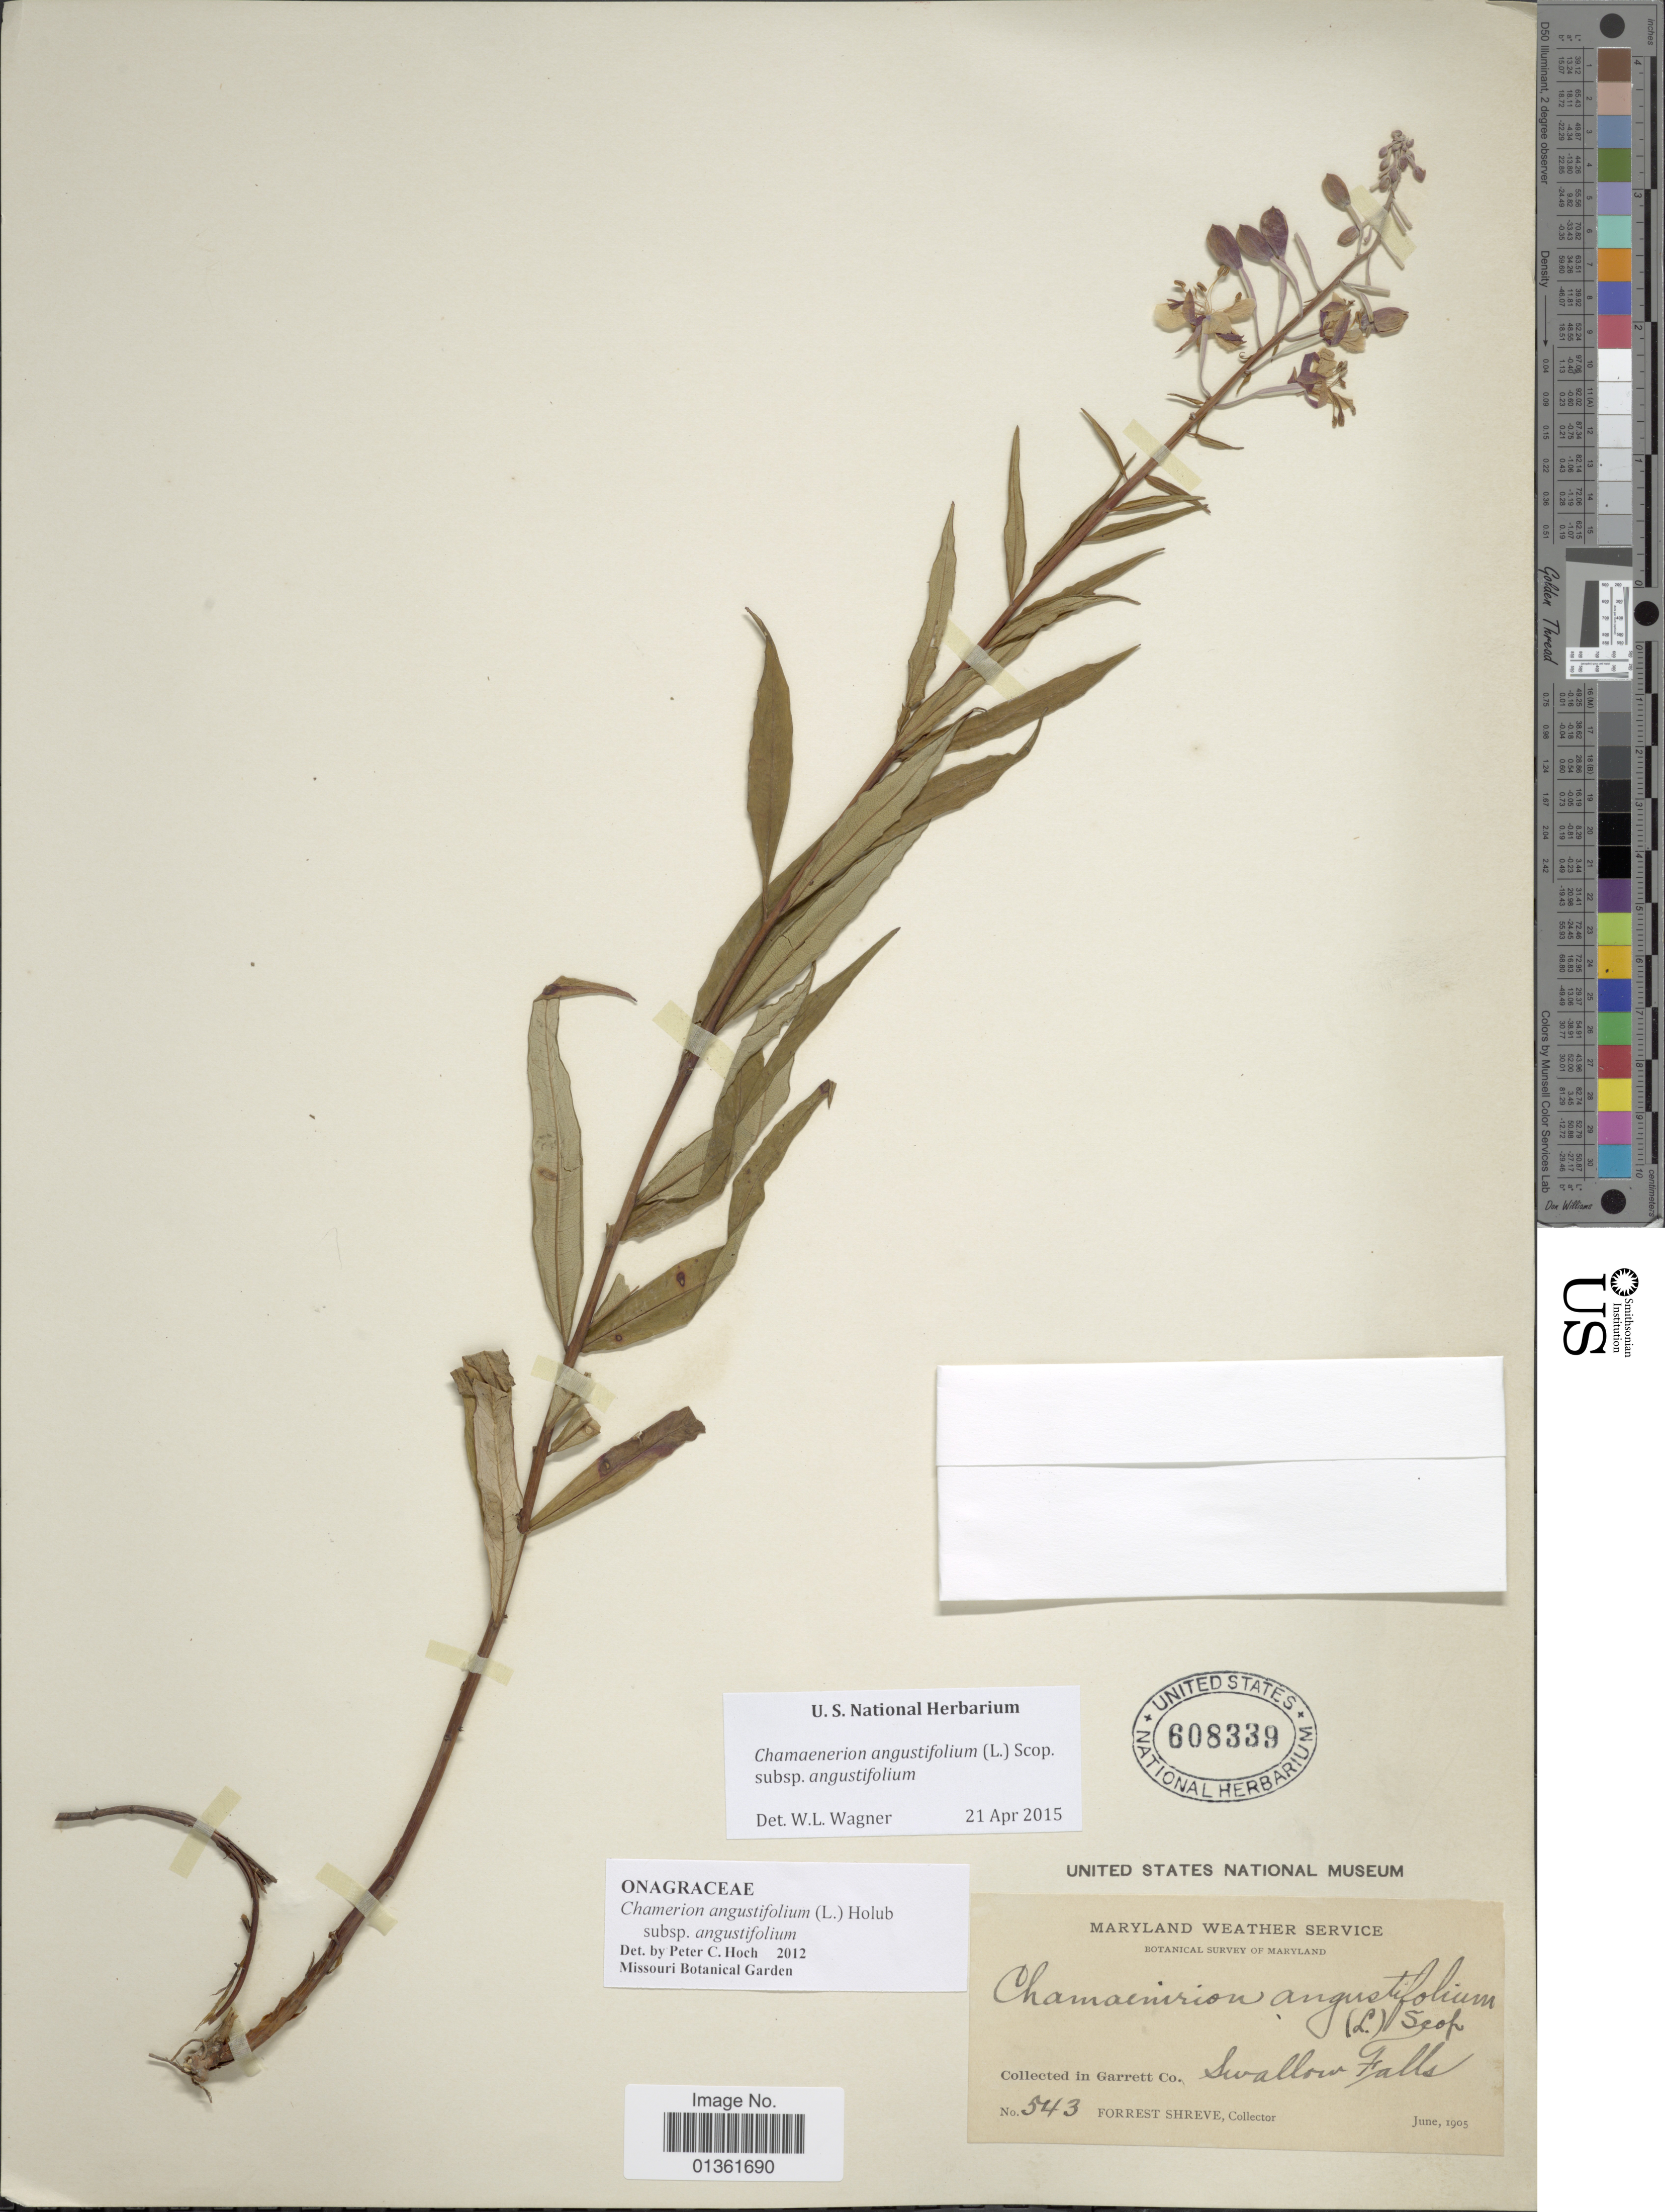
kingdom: Plantae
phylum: Tracheophyta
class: Magnoliopsida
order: Myrtales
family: Onagraceae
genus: Chamaenerion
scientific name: Chamaenerion angustifolium subsp. angustifolium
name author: (L.) Scop.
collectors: F. Shreve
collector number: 543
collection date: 1905-06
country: United States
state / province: Maryland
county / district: Garrett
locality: Maryland Weather Service. Garrett Co. Swallow Falls.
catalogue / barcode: US 608339